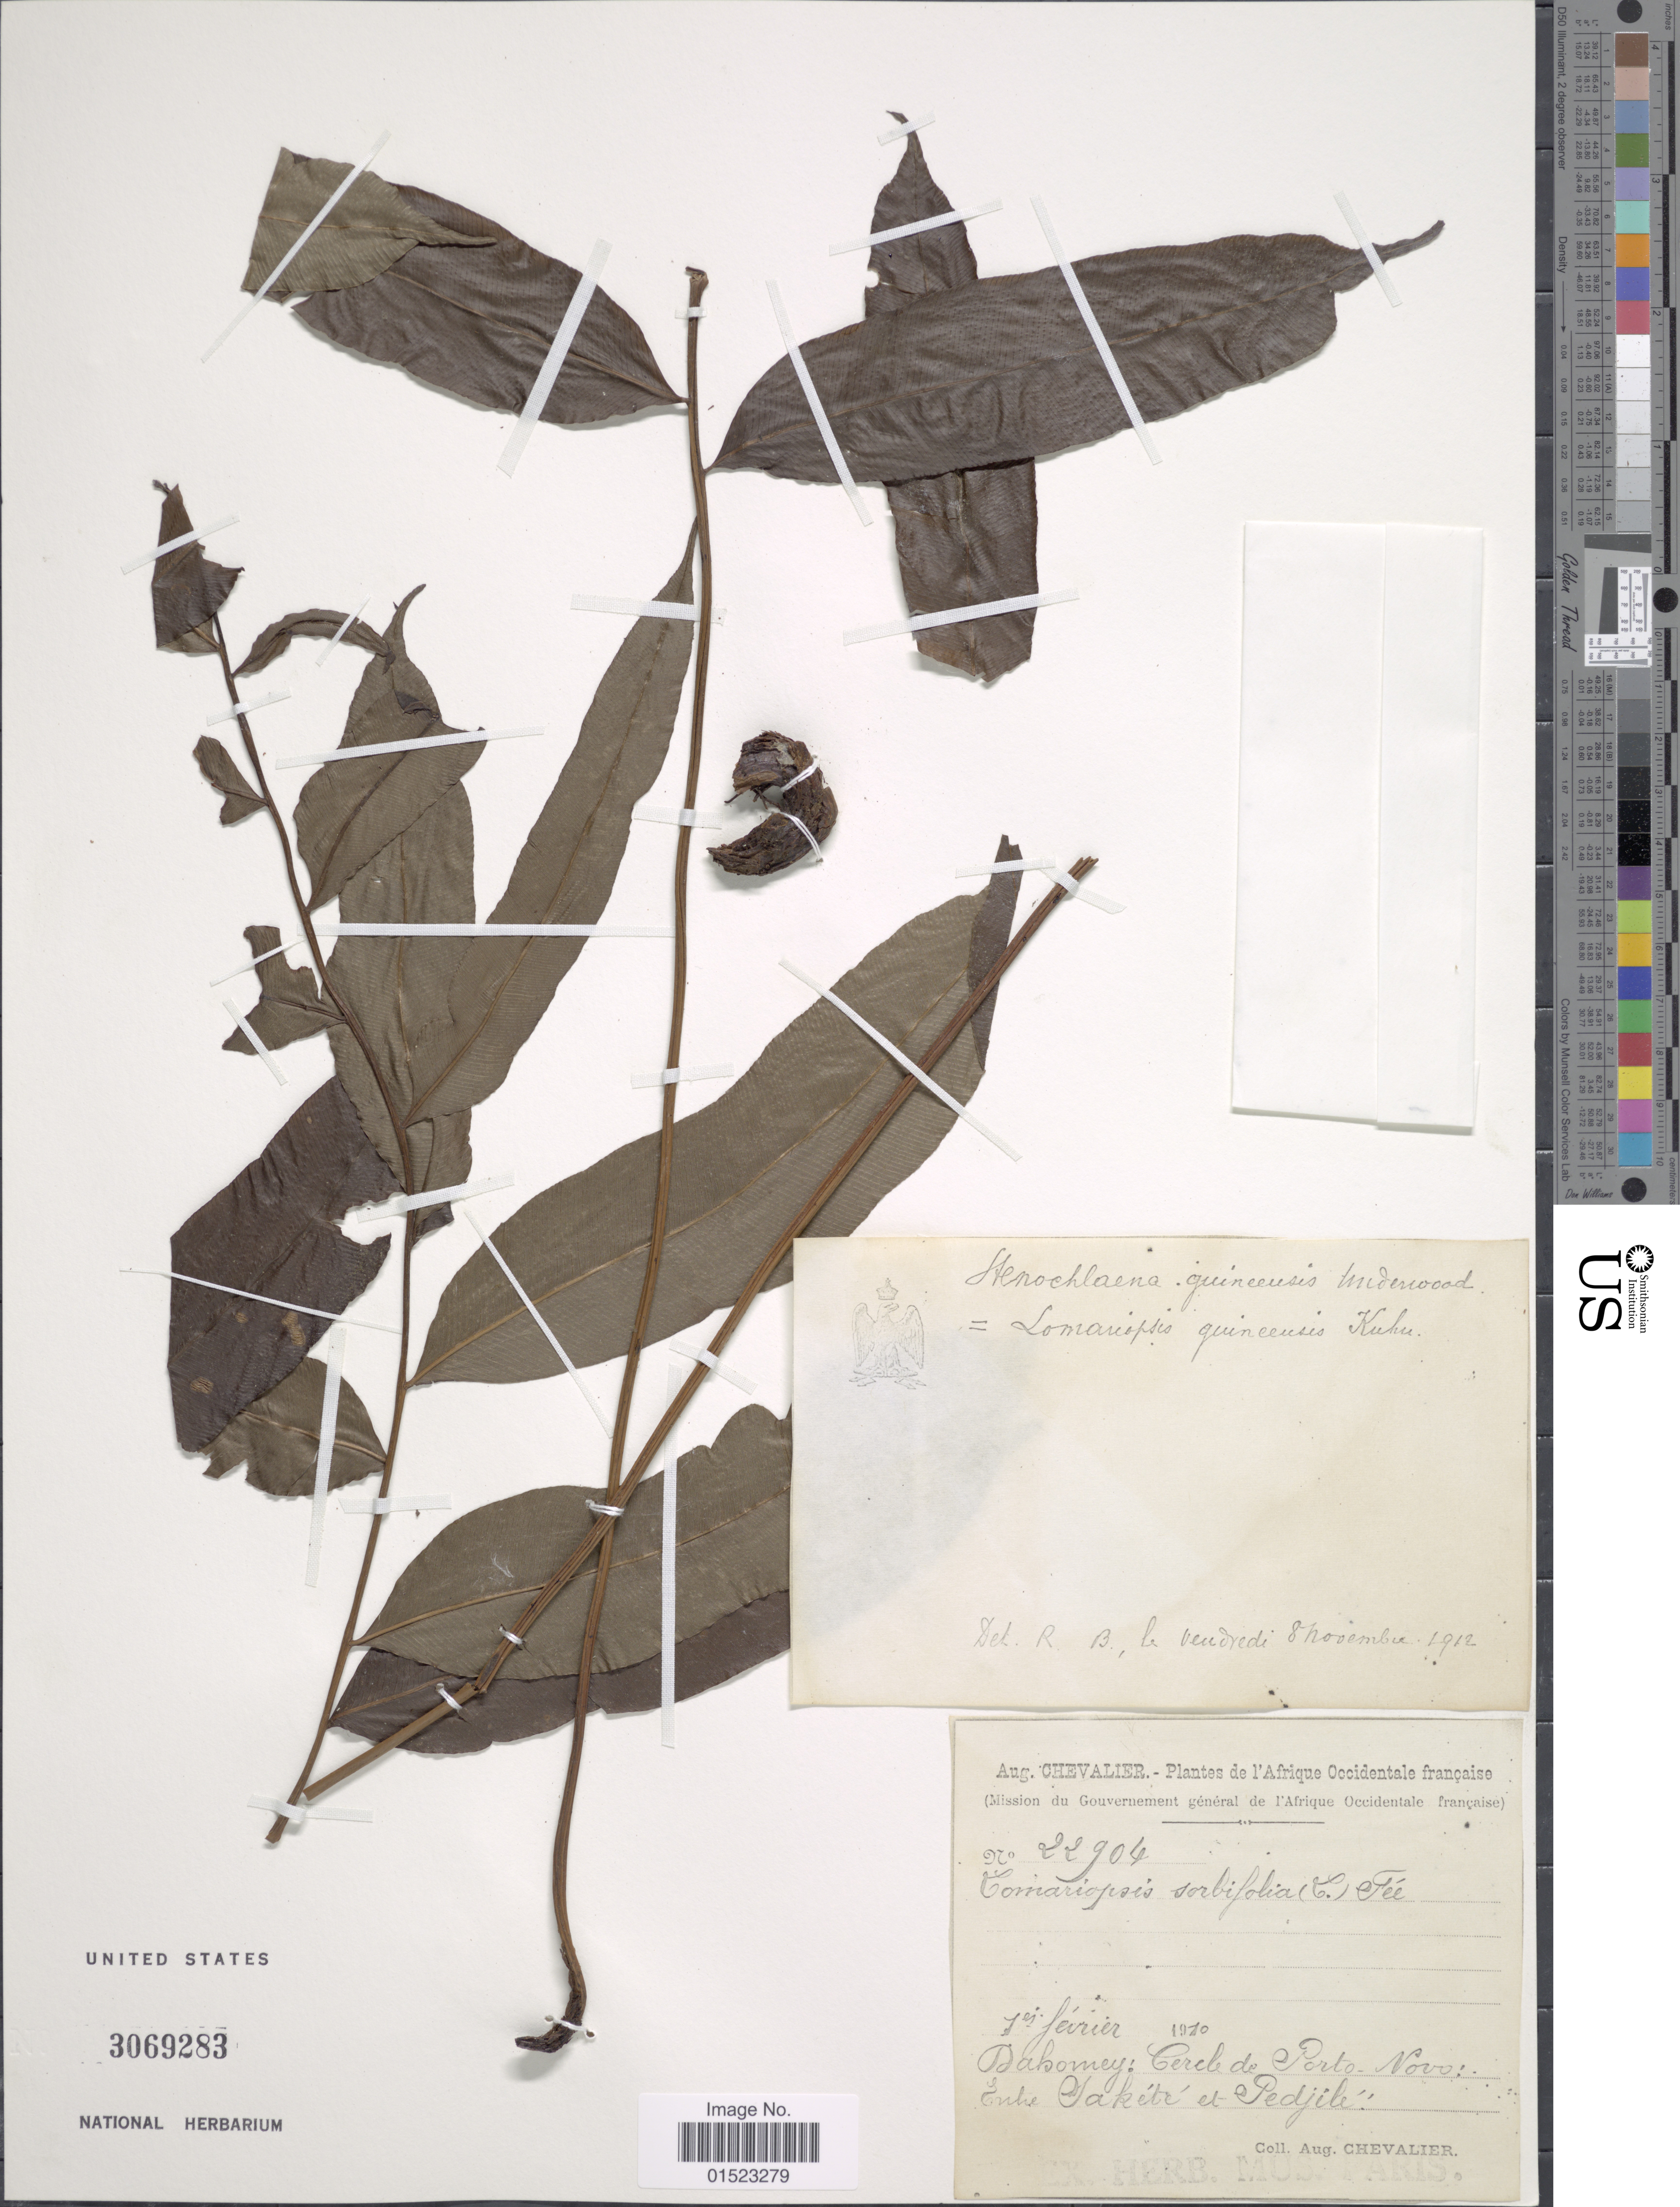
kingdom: Plantae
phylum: Tracheophyta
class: Polypodiopsida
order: Polypodiales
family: Blechnaceae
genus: Stenochlaena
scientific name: Stenochlaena sorbifolia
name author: (L.) J. Sm.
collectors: A. J. Chevalier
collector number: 22904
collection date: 1970-02-01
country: Benin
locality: Dahomey: Cereb de Porto, Novo: Enke Saker et Pedjile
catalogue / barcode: US 3069283